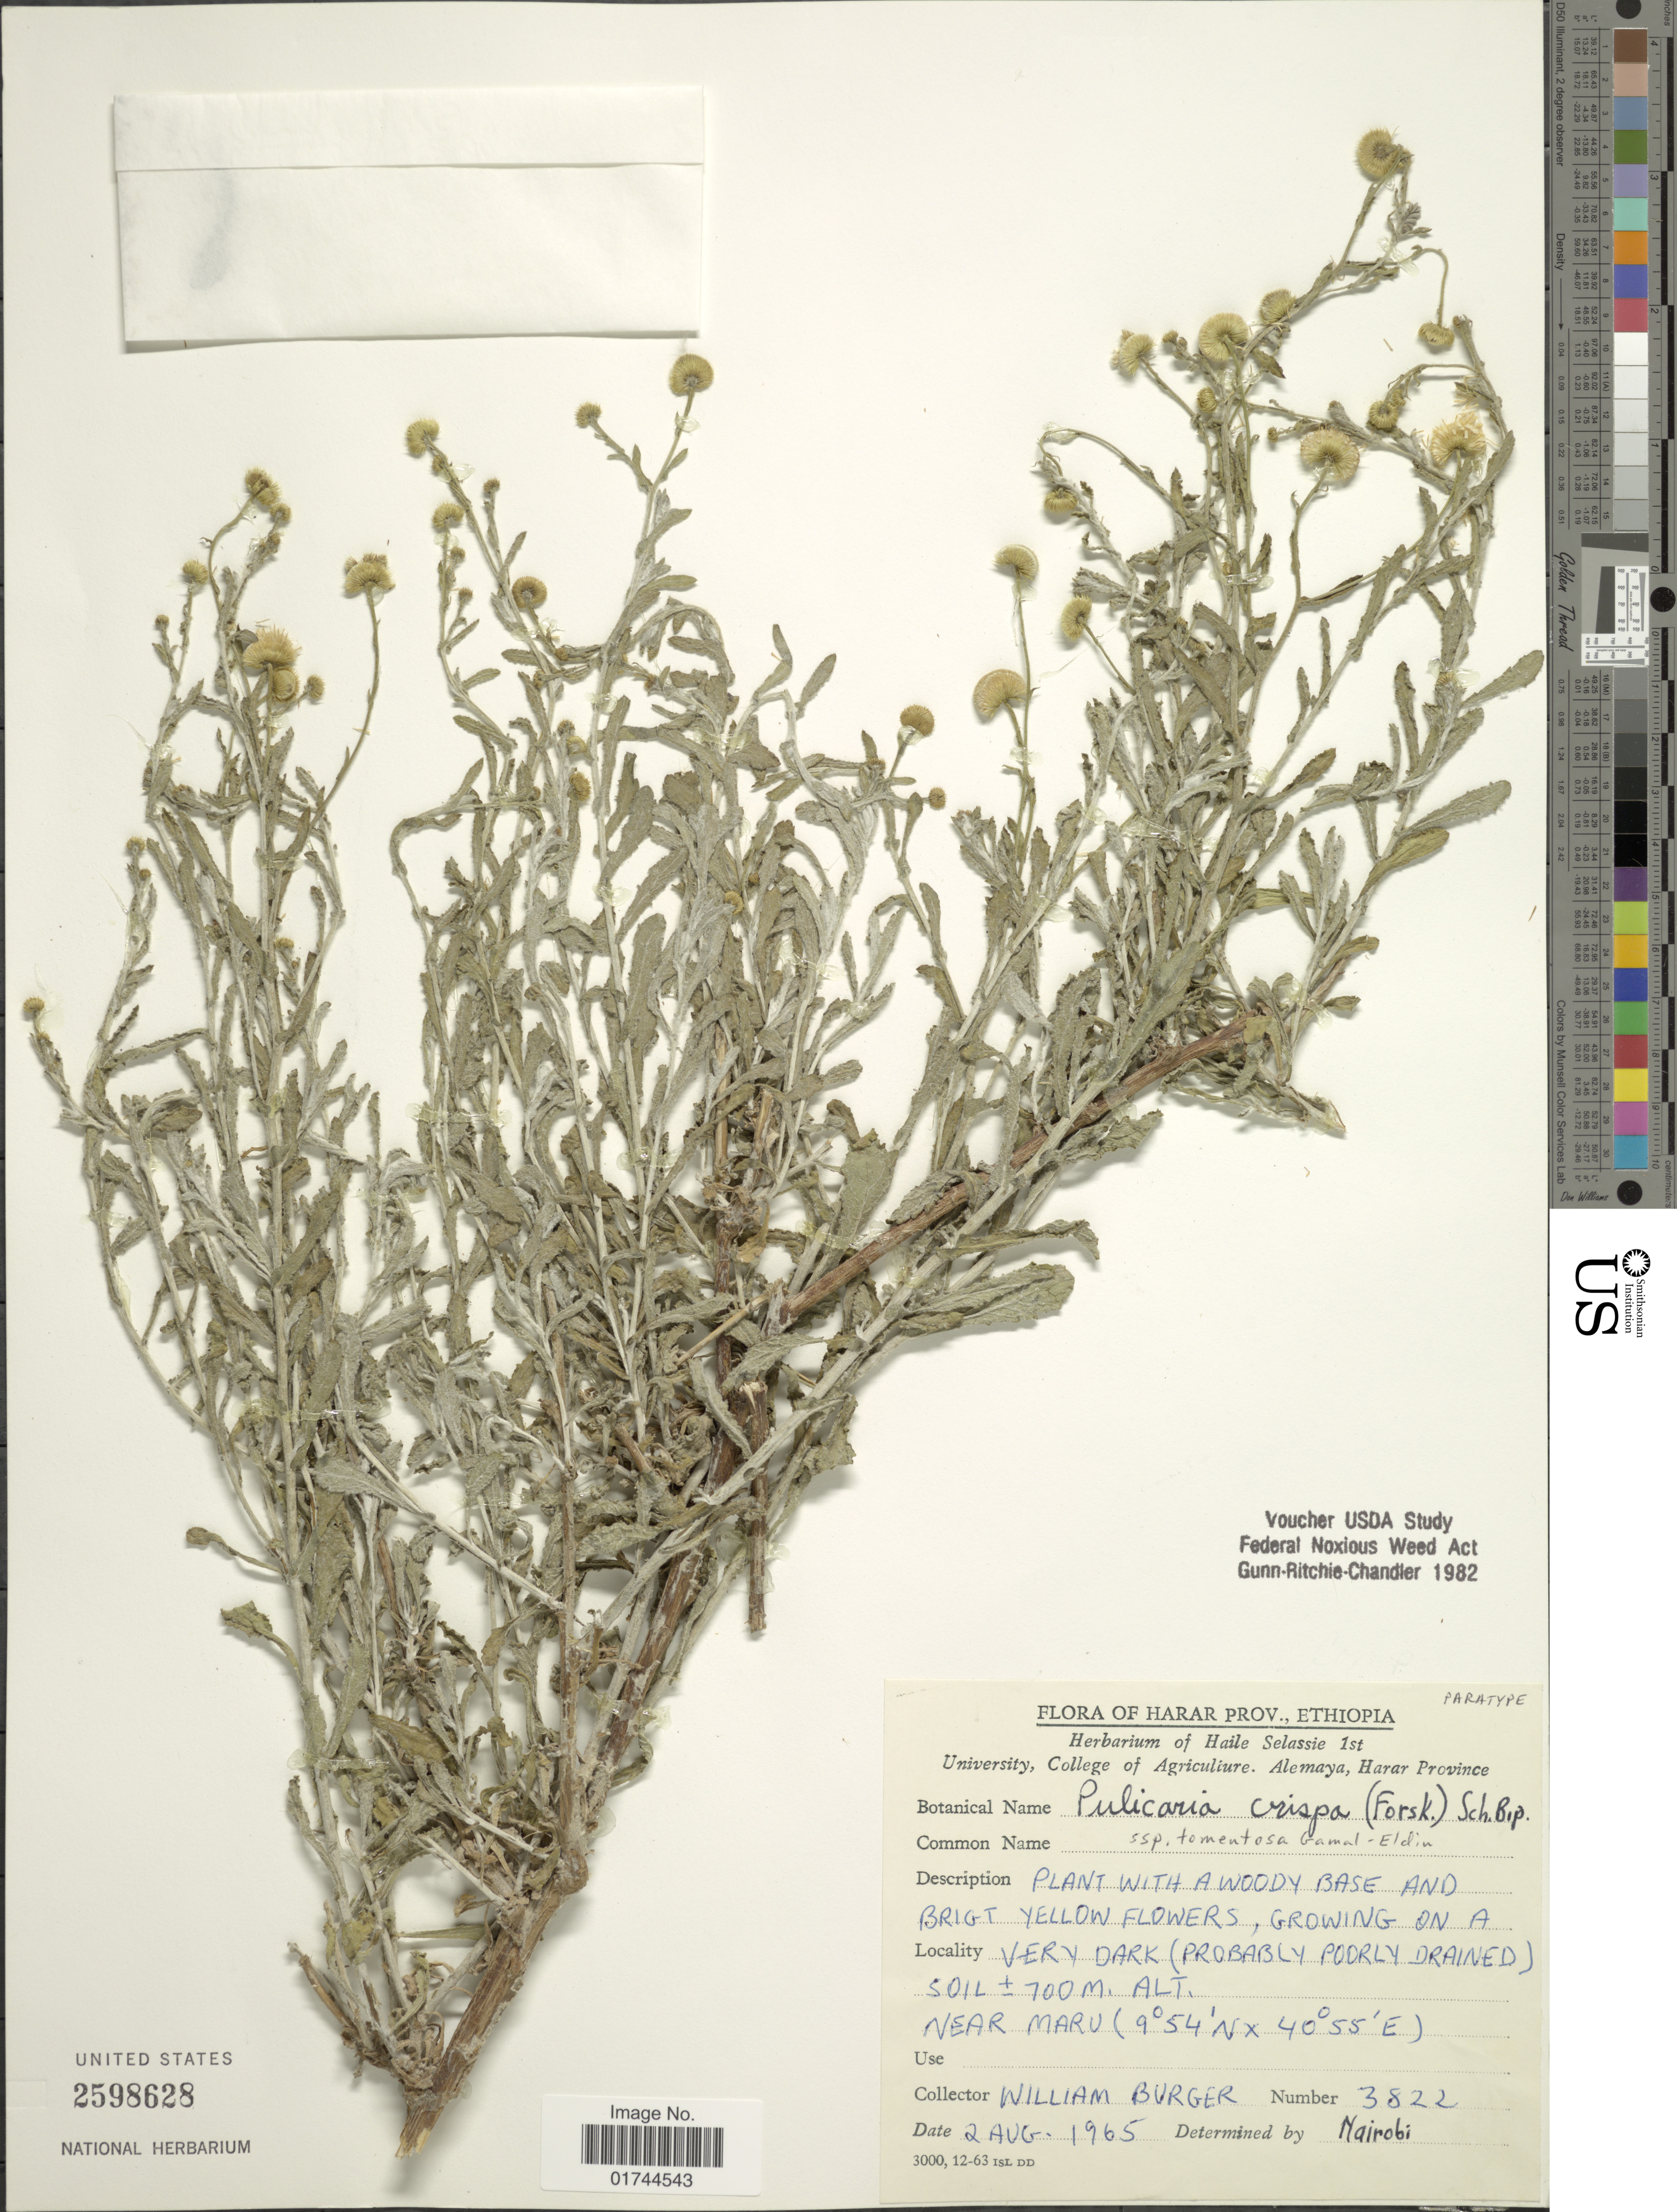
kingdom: Plantae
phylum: Tracheophyta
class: Magnoliopsida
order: Asterales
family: Asteraceae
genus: Pulicaria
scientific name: Pulicaria crispa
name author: Sch. Bip.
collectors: W. Burger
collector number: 3822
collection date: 1965-08-02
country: Ethiopia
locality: Harar Prov., Near Maru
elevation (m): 700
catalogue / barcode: US 2598628